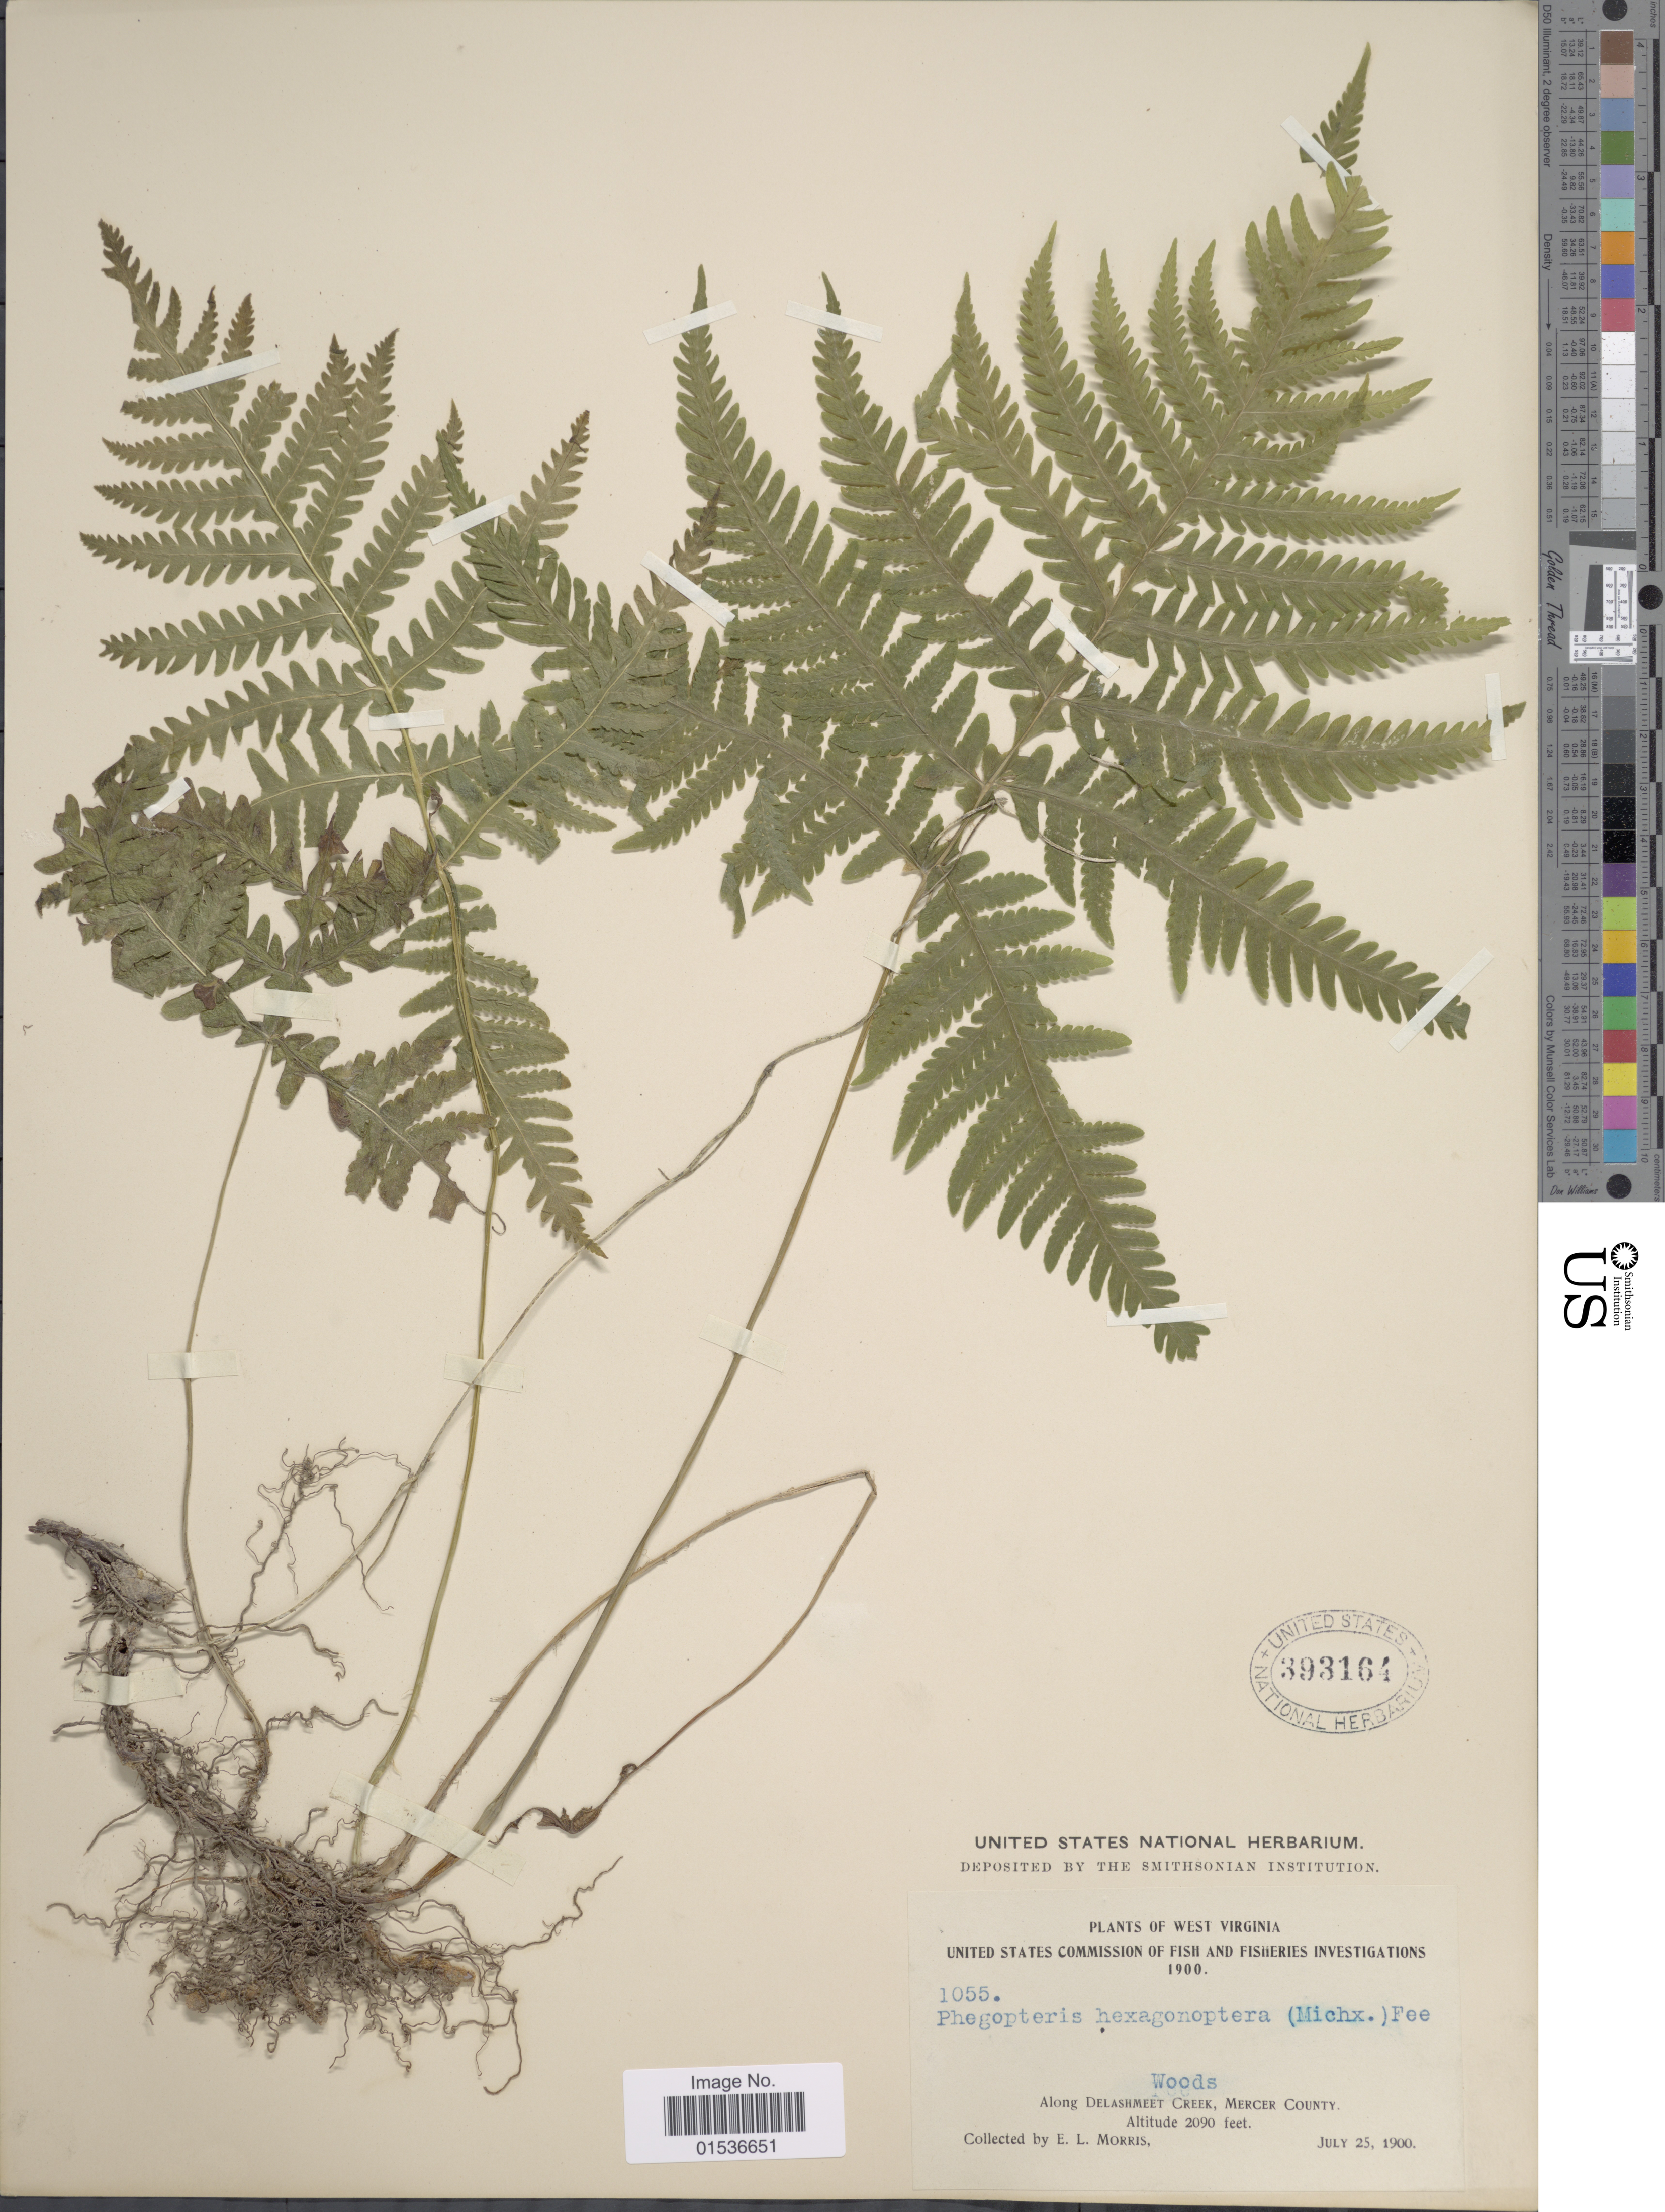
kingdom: Plantae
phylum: Tracheophyta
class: Polypodiopsida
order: Polypodiales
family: Thelypteridaceae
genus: Phegopteris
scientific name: Phegopteris hexagonoptera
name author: (Michx.) Fée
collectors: E. Morris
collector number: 1055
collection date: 1900-07-25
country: United States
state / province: West Virginia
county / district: Mercer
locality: West Virginia. Along Delashmeet Creek, Mercer County.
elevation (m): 637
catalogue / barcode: US 393164